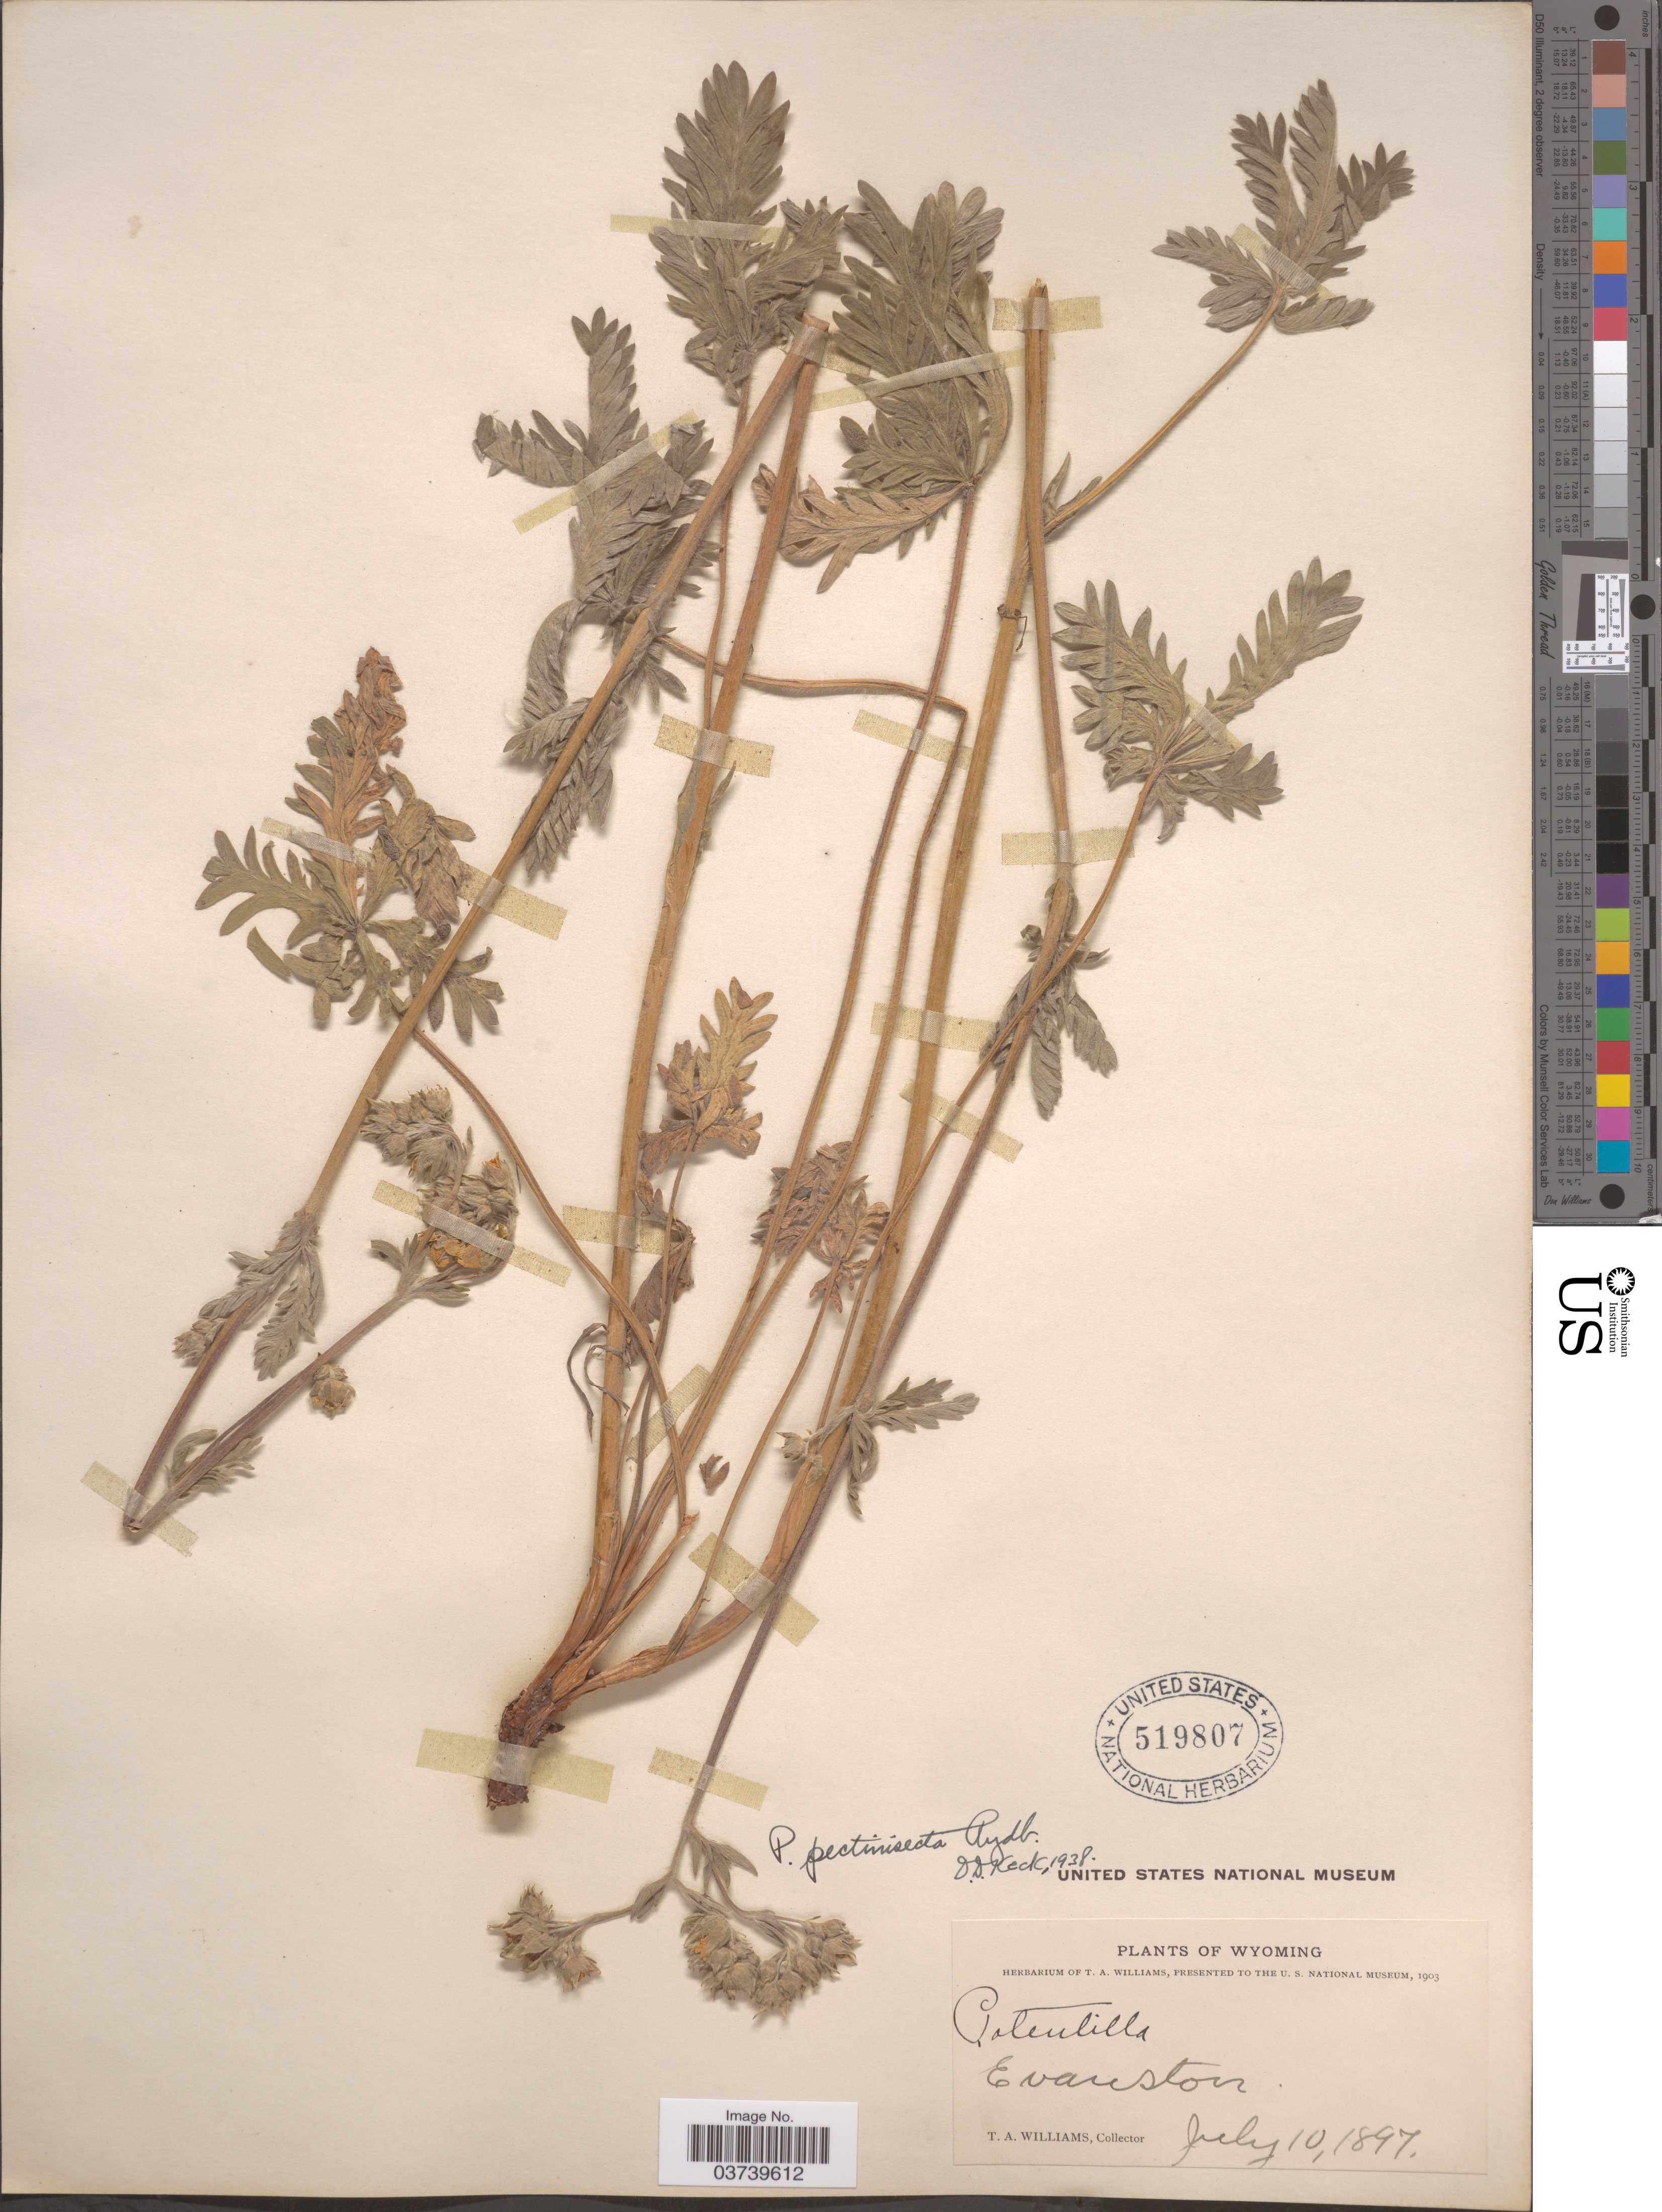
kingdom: Plantae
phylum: Tracheophyta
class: Magnoliopsida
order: Rosales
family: Rosaceae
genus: Potentilla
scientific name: Potentilla gracilis var. elmeri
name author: (Rydb.) Jeps.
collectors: T. Williams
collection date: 1897-07-10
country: United States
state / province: Wyoming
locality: Evanston.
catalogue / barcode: US 519807